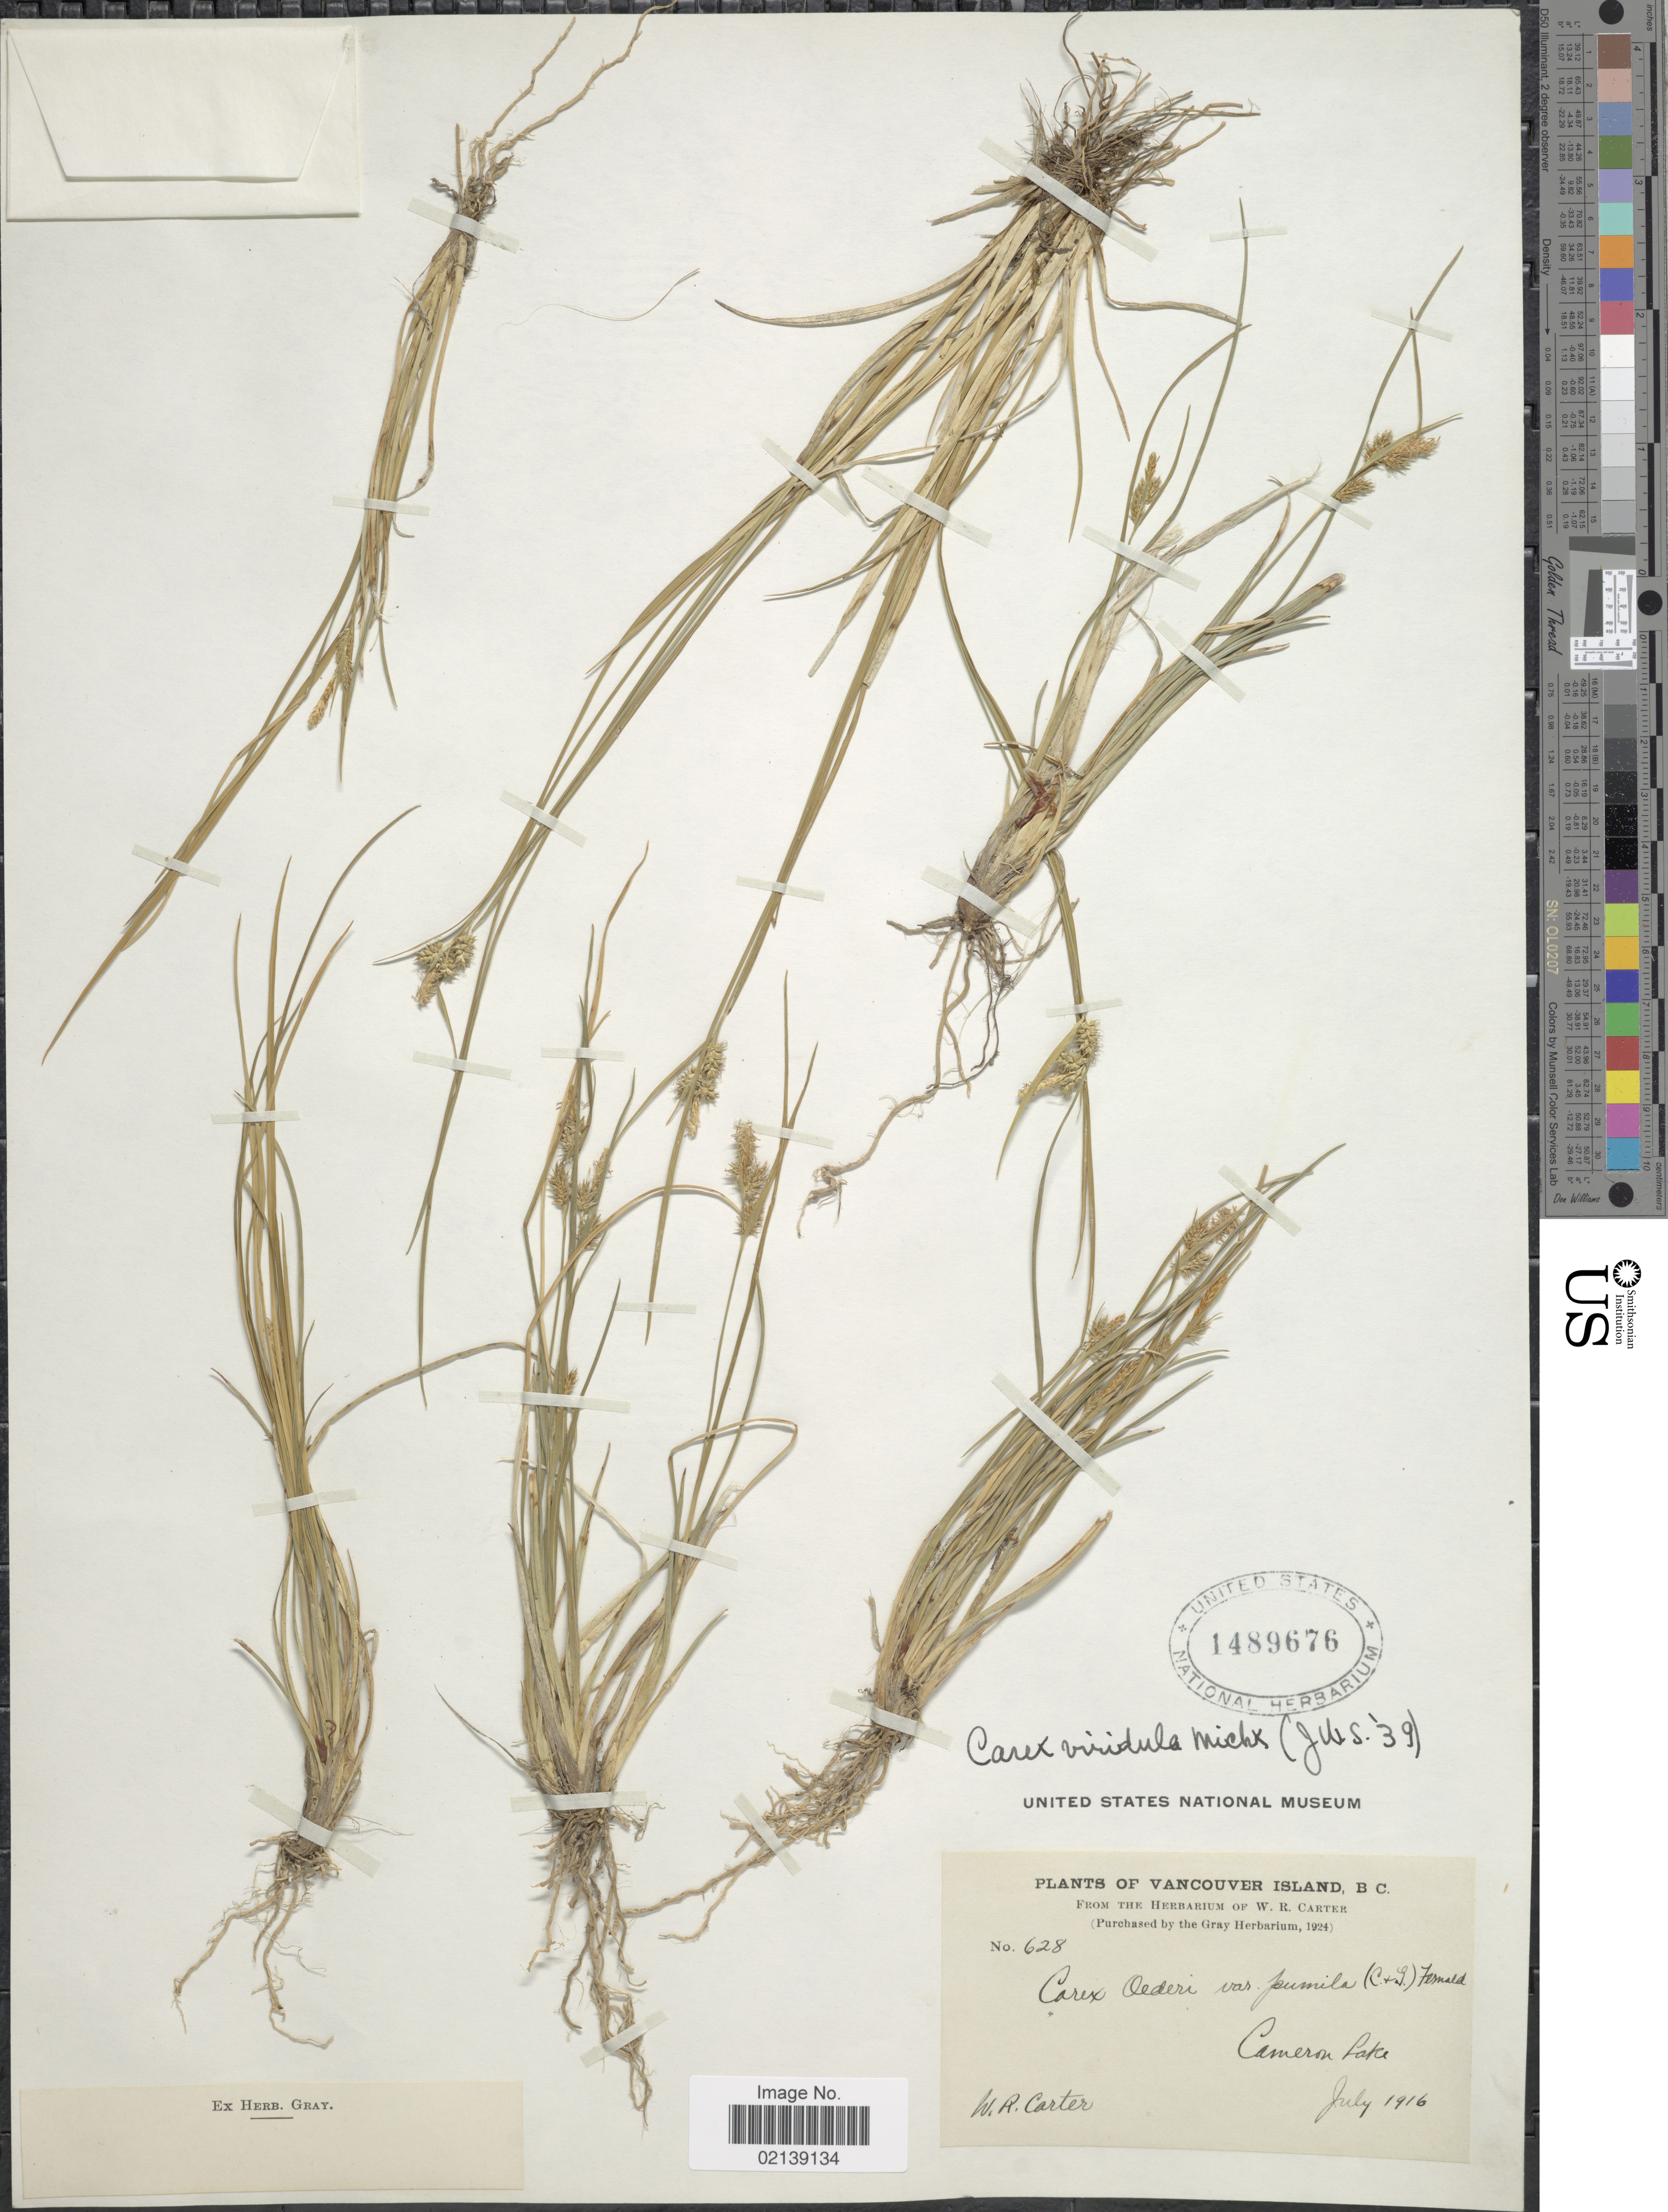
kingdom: Plantae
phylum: Tracheophyta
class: Liliopsida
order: Poales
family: Cyperaceae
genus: Carex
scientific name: Carex oederi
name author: Retz.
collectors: W. R. Carter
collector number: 628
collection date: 1916-07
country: Canada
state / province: British Columbia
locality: Vancouver Island, Cameron Lake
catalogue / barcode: US 1489676